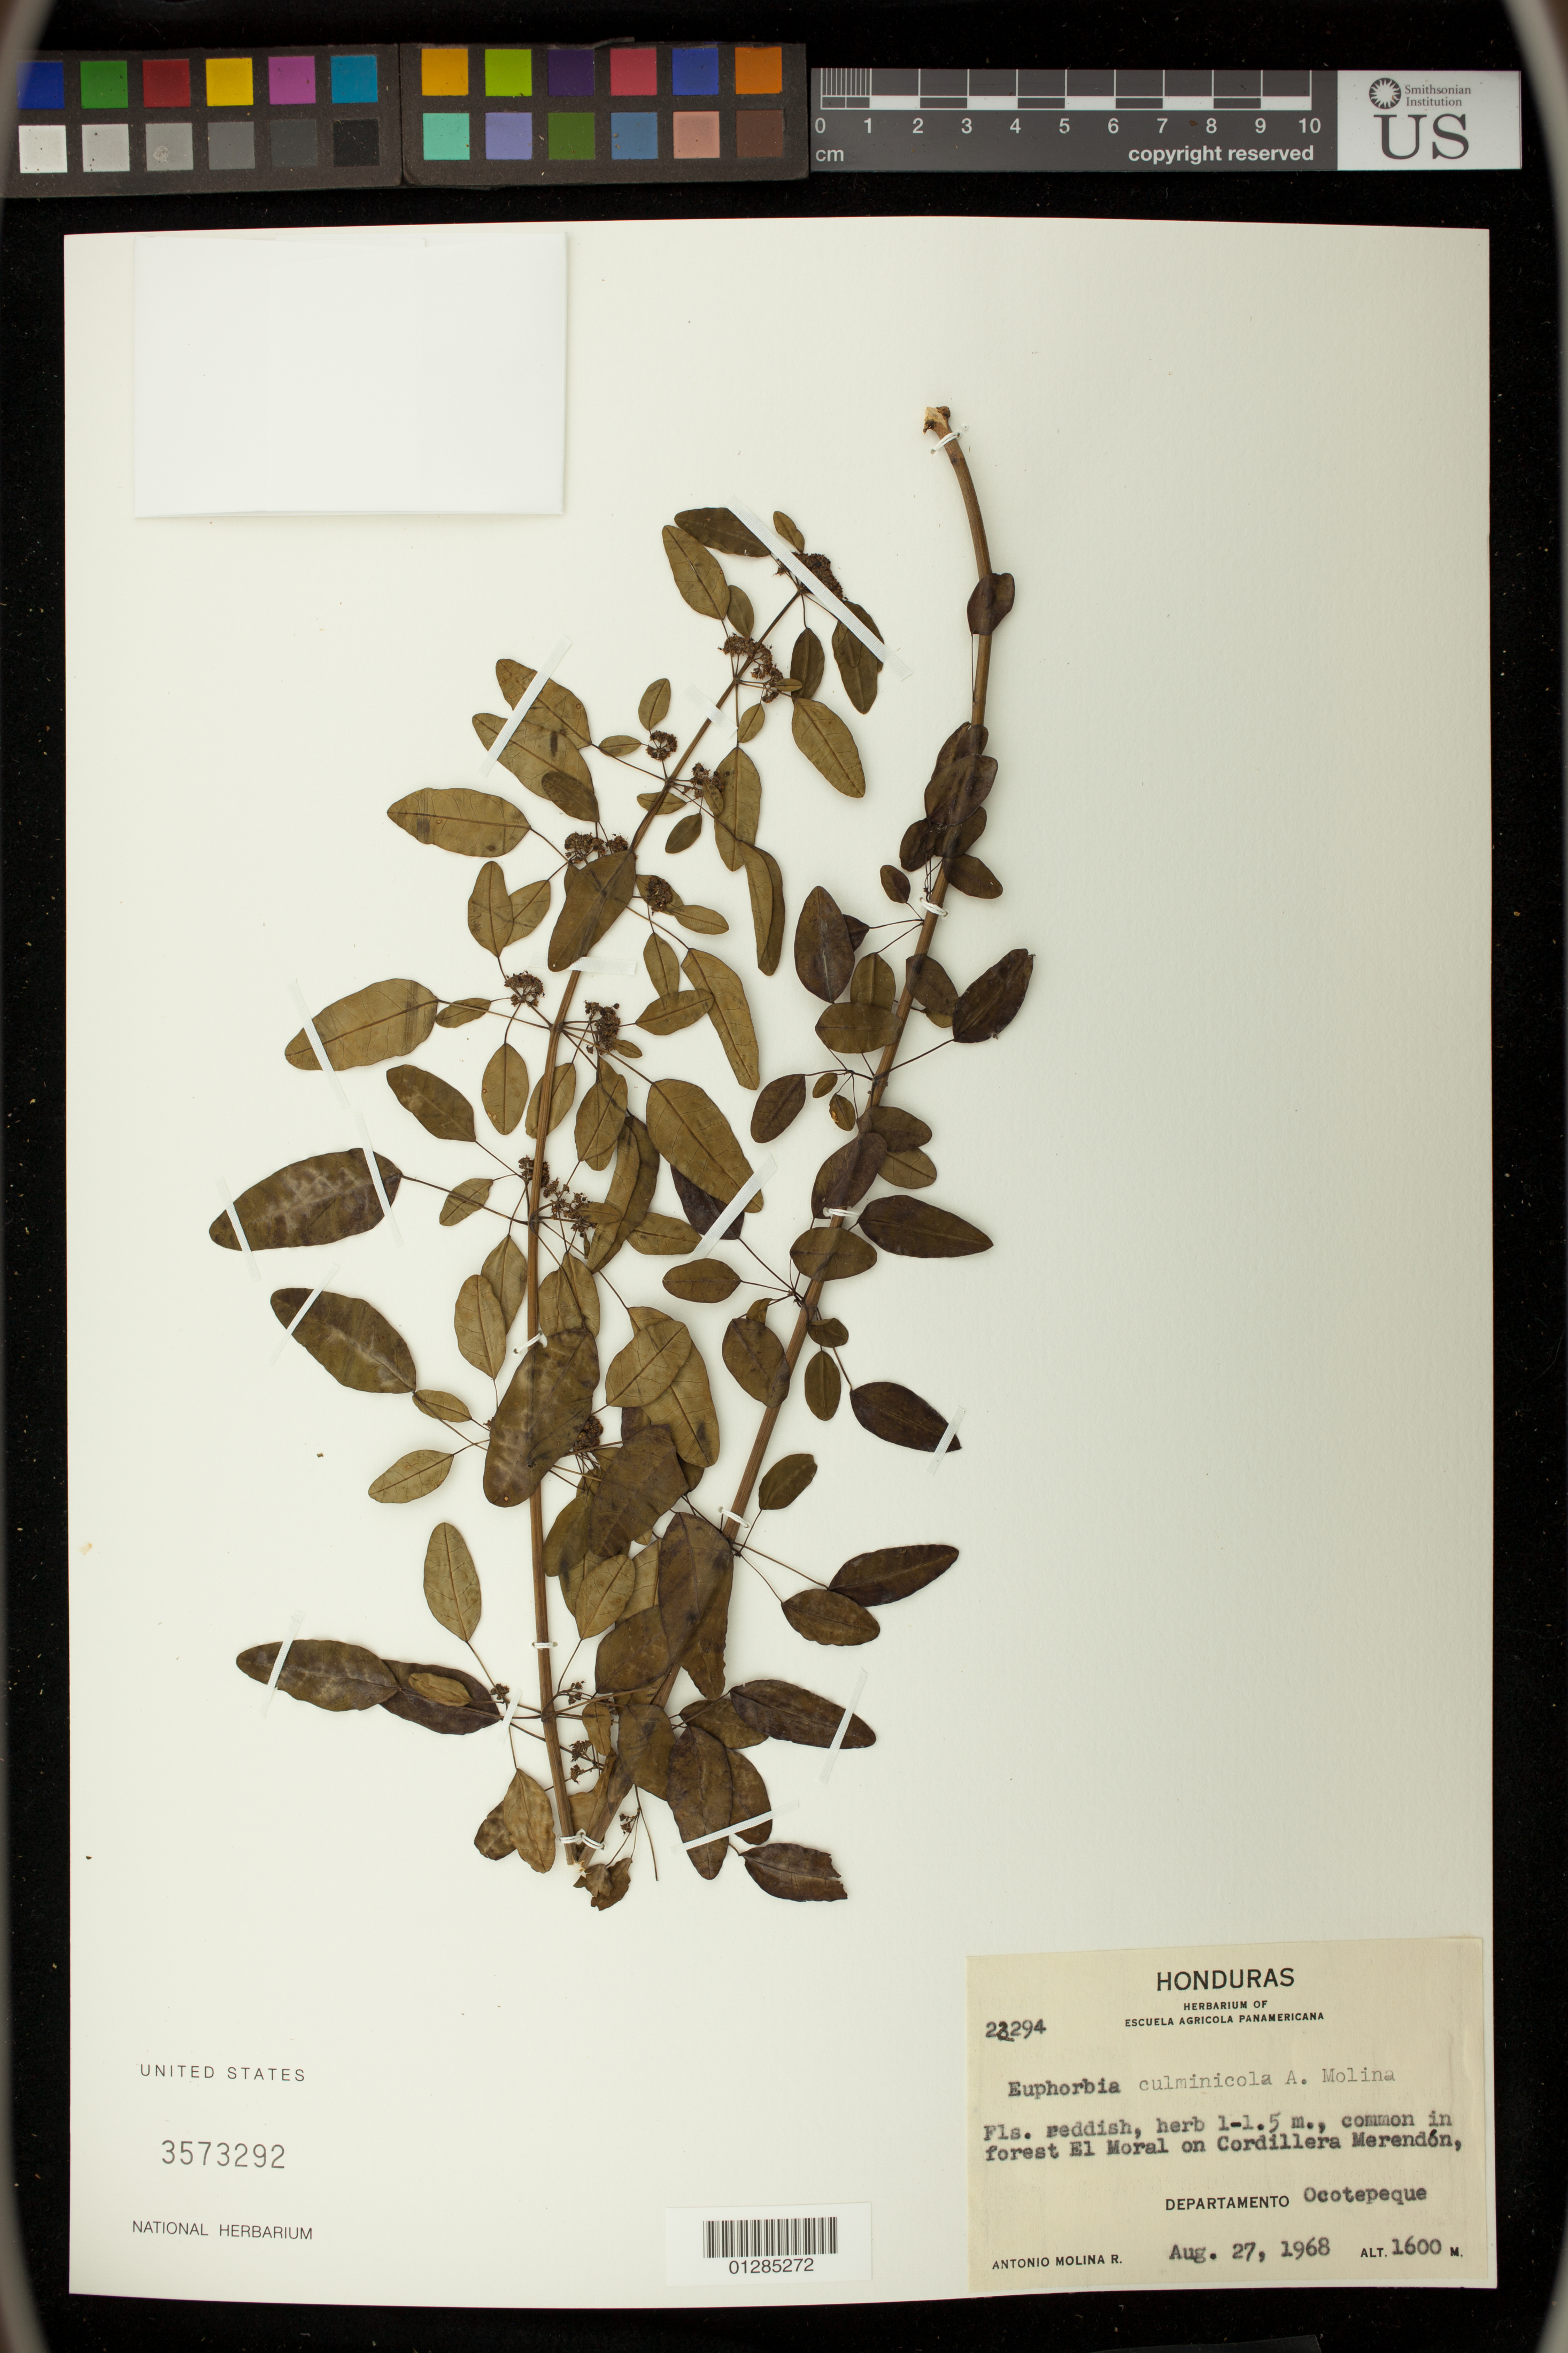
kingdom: Plantae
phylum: Tracheophyta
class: Magnoliopsida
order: Malpighiales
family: Euphorbiaceae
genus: Euphorbia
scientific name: Euphorbia culminicola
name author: Ant. Molina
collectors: A. Molina R.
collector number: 22294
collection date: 1968-08-27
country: Honduras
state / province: Ocotepeque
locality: In forest El Moral on Cordillera Merendon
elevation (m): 1600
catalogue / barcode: US 3573292